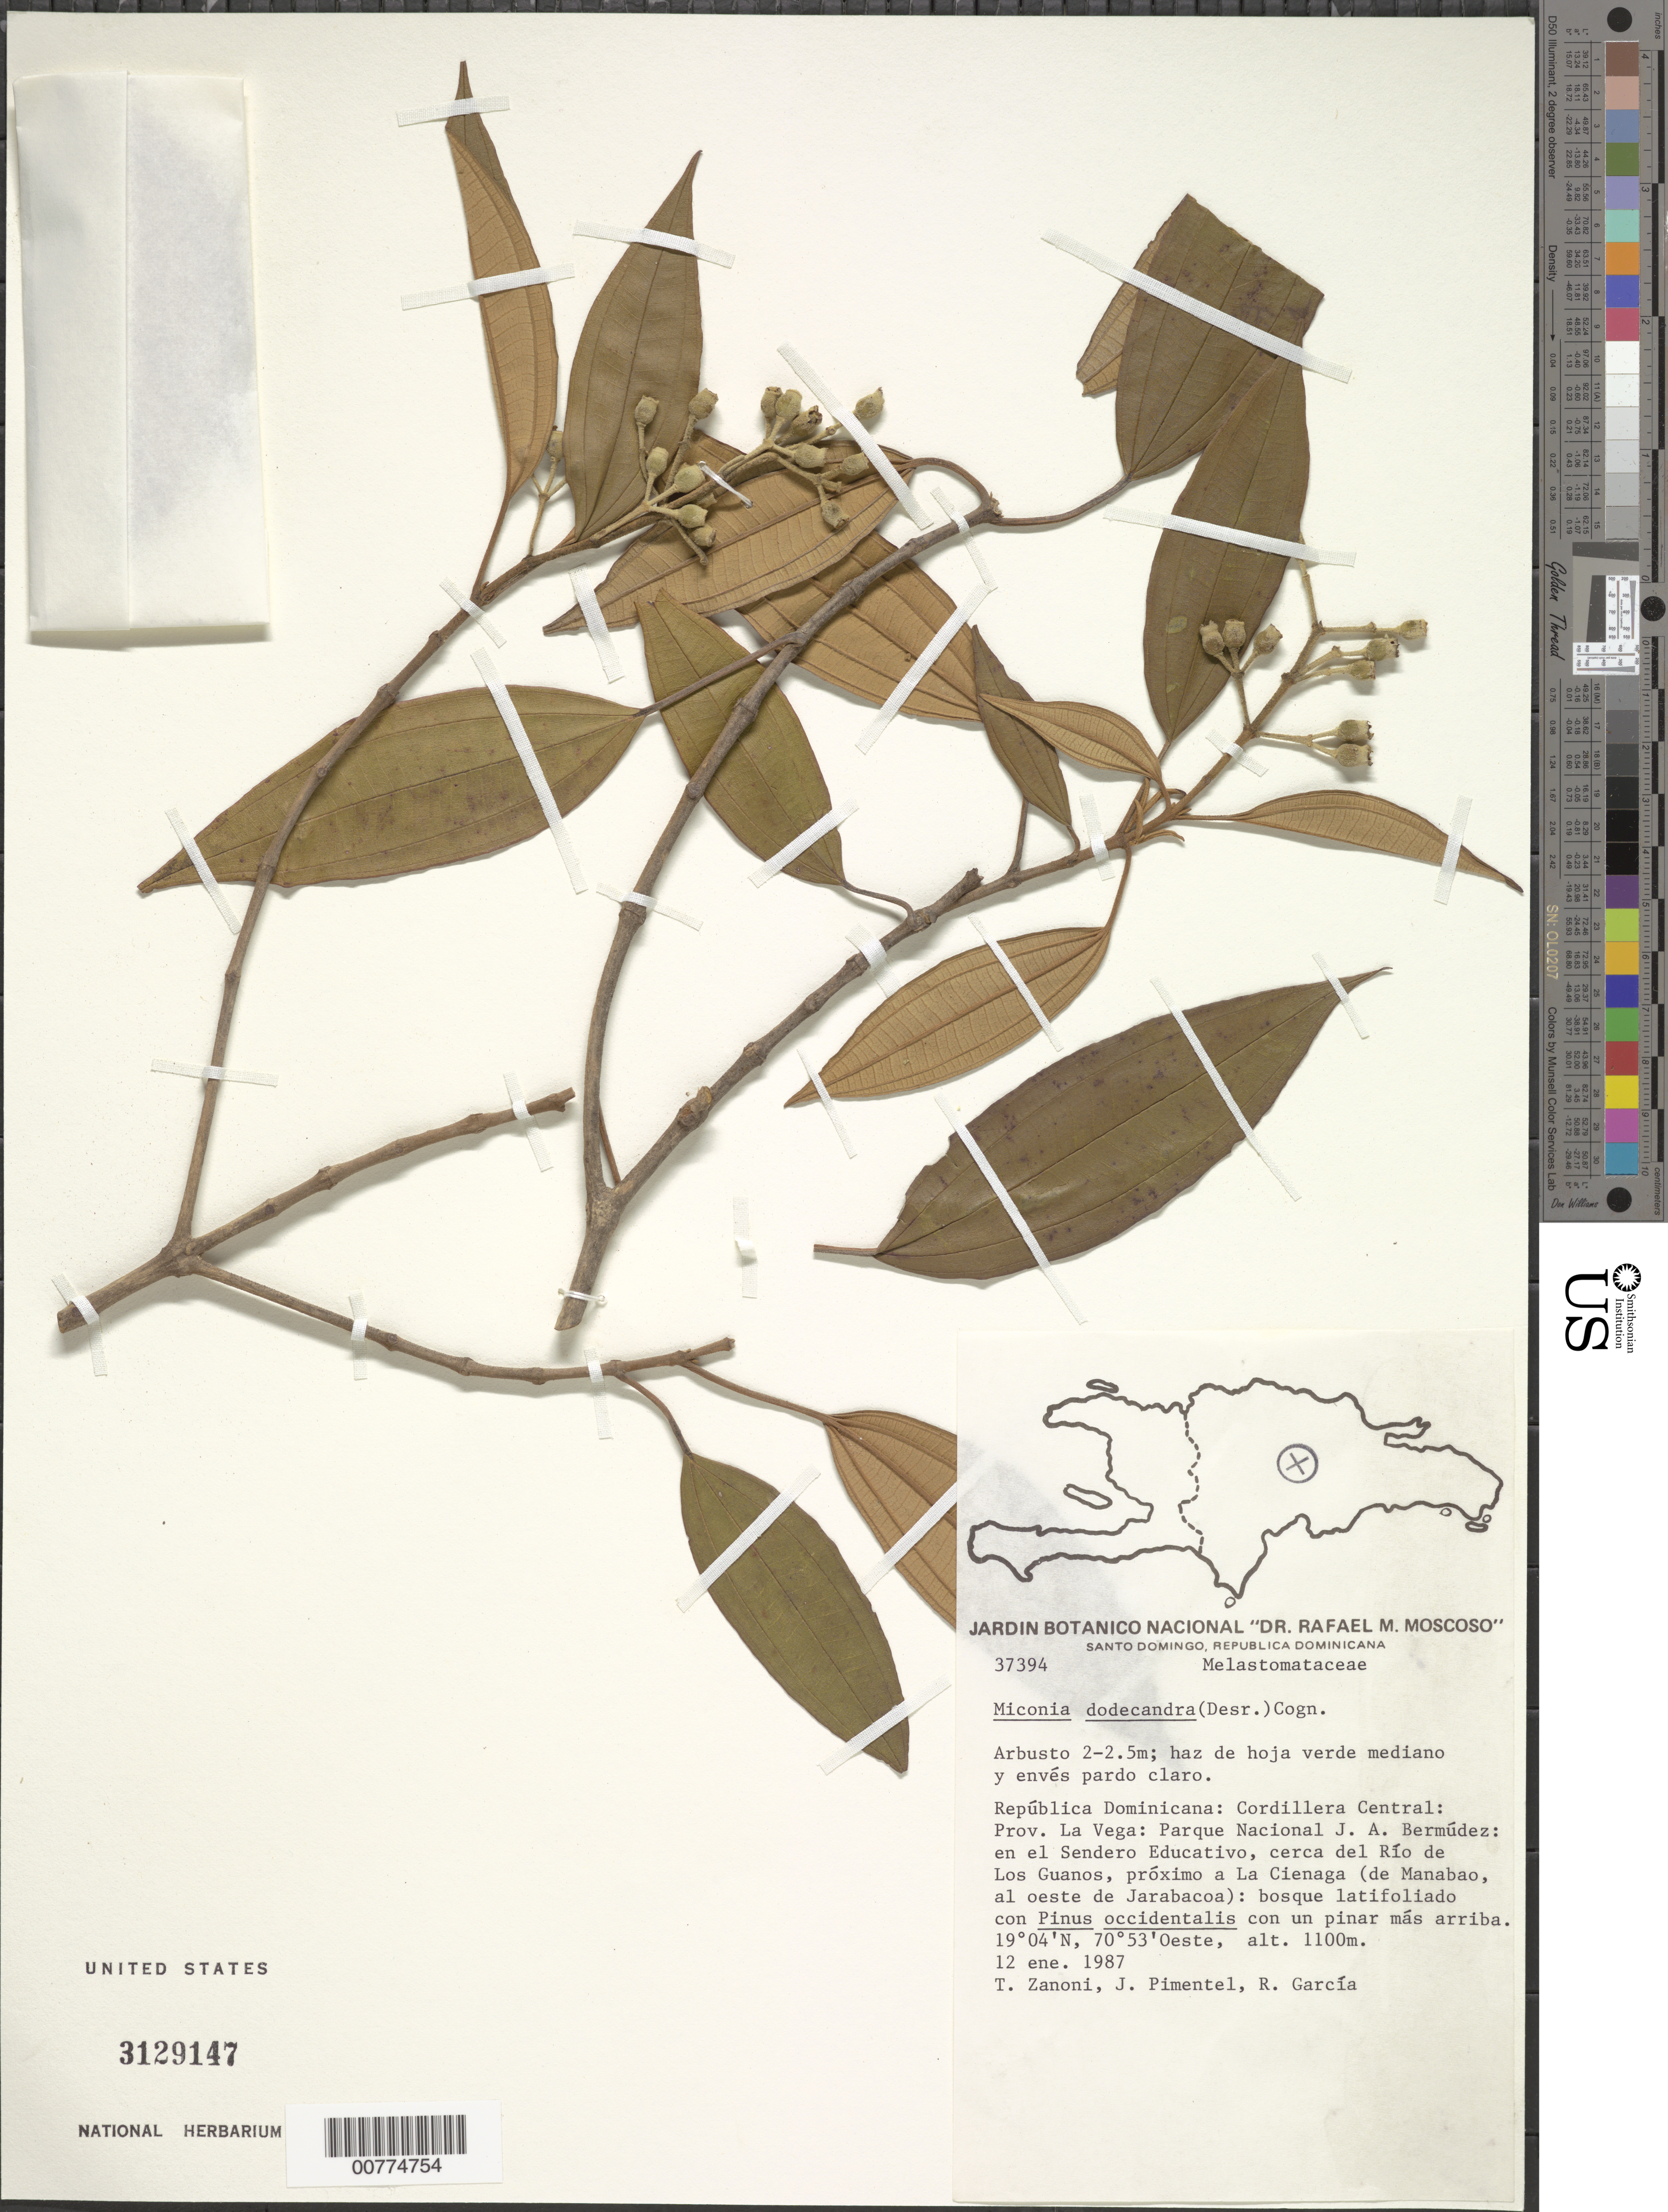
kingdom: Plantae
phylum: Tracheophyta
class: Magnoliopsida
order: Myrtales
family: Melastomataceae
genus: Miconia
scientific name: Miconia dodecandra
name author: Cogn.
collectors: T. A. Zanoni, J. Pimentel & R. G. García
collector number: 37394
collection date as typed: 12 Jan 1987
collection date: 1987-01-12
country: Dominican Republic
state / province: La Vega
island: Hispaniola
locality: Cordillera Central, Parque Nacional J.A. Bermúdez, in the Sendero Educativo, close to Los Guanos River, next to La Cienaga (de Manabao, W of Jarabacoa).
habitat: Broadleaf forest with Pinus occidentalis, more high with a pineland.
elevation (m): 1100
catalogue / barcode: US 3129147